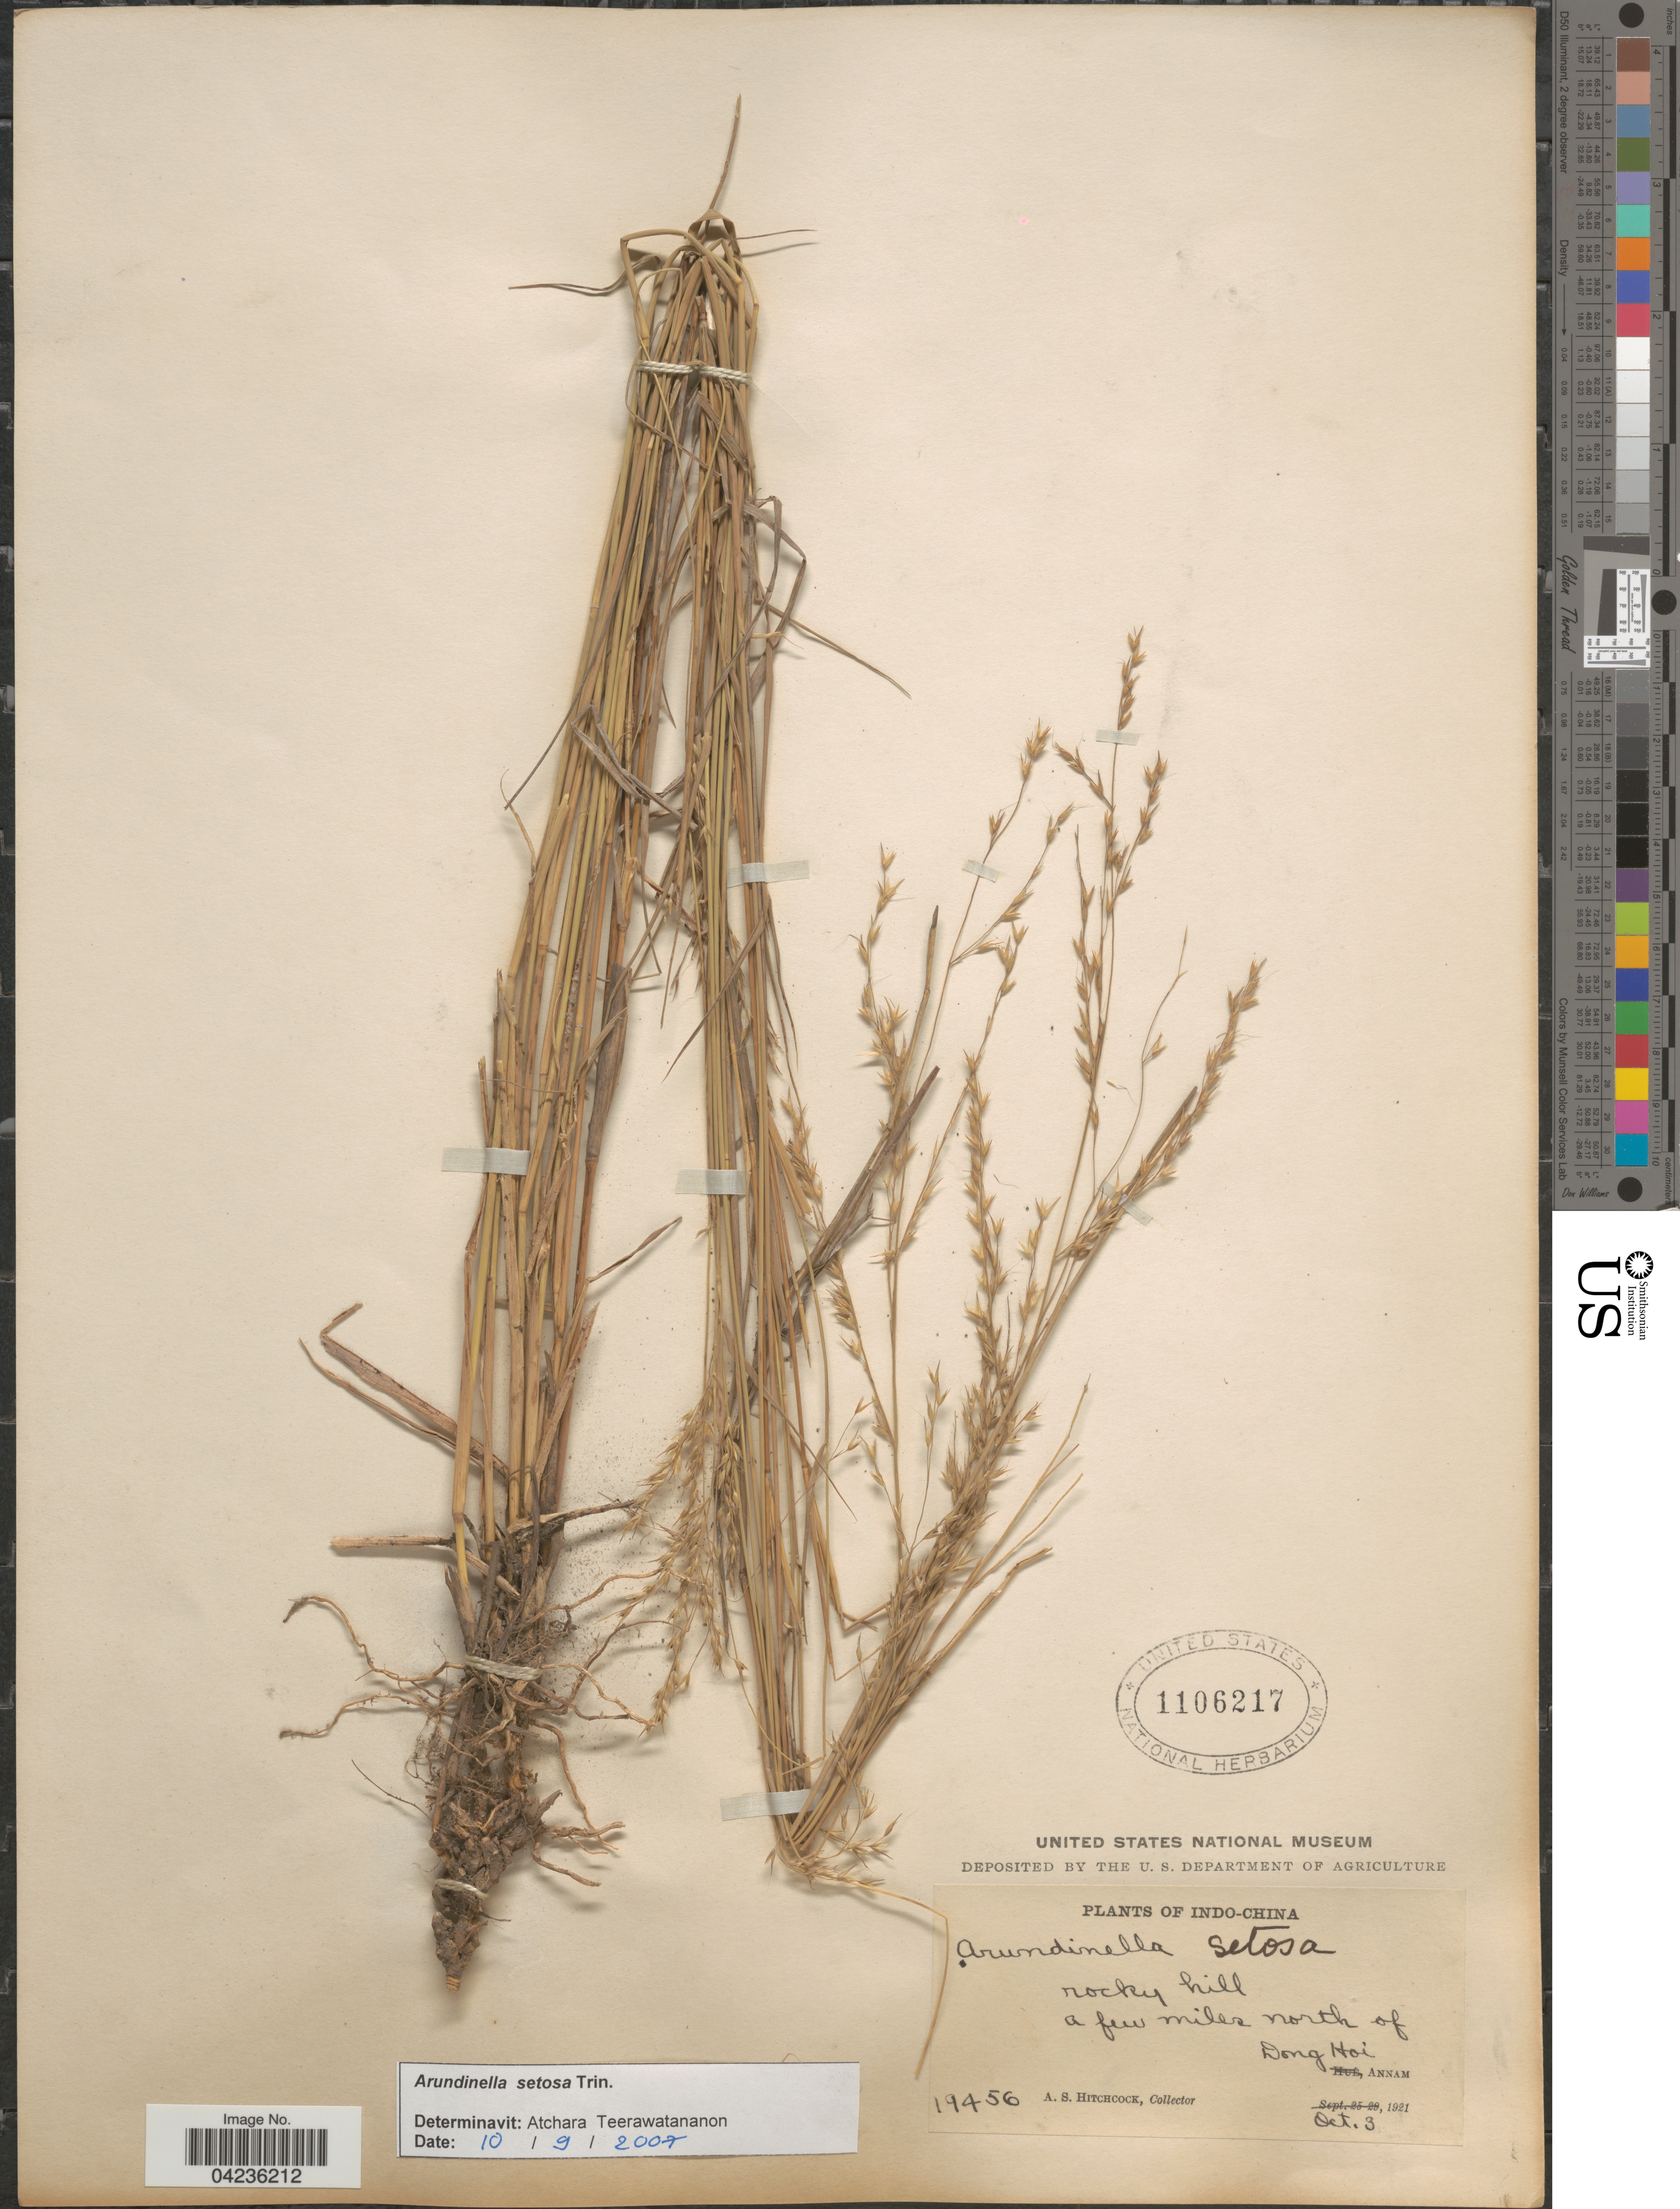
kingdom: Plantae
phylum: Tracheophyta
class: Liliopsida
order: Poales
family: Poaceae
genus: Arundinella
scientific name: Arundinella setosa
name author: Trin.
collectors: A. S. Hitchcock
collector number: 19456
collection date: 1921-10-03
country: Vietnam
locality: A few miles north of Dong Hoi, Annam.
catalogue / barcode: US 1106217